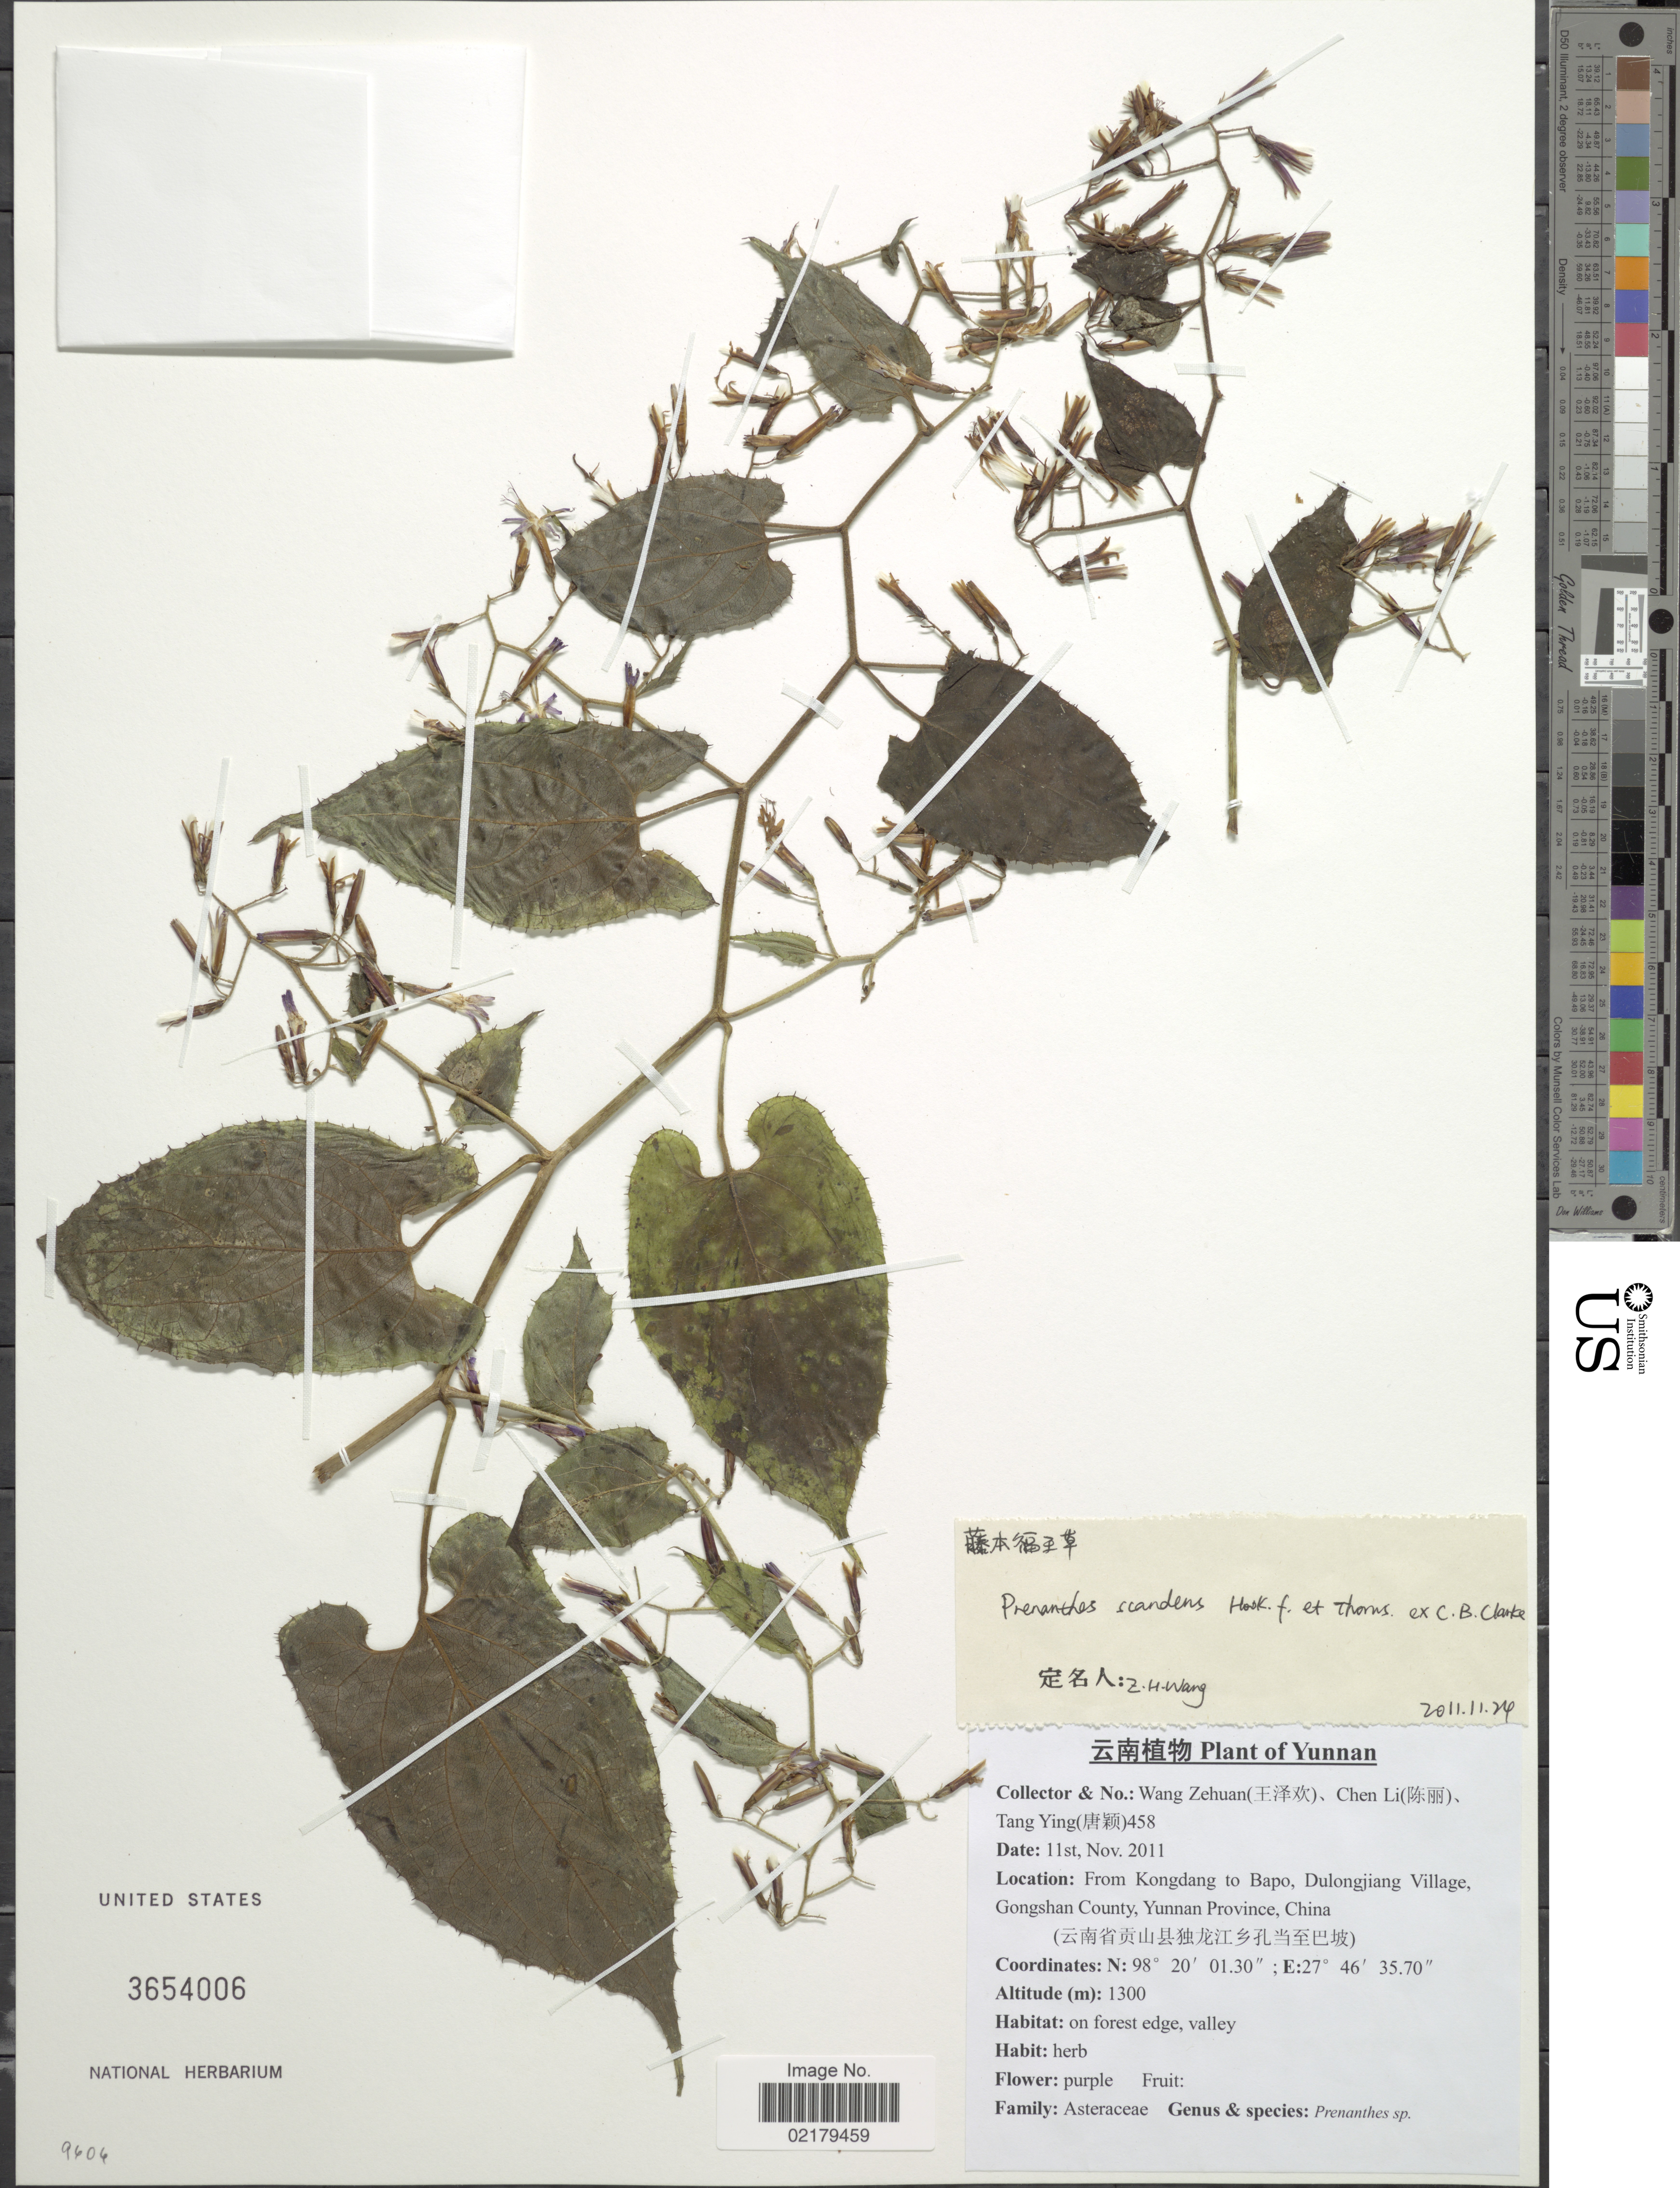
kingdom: Plantae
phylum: Tracheophyta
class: Magnoliopsida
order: Asterales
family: Asteraceae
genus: Prenanthes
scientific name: Prenanthes scandens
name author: Hook. f. ex Benth. & Hook. f.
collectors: Z. Wang, L. Chen & Y. Tang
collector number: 458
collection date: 2011-11-11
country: China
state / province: Yunnan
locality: From Kongdang to Bapo, Dulongjiang Village, Gongshan County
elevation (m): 1300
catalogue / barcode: US 3654006